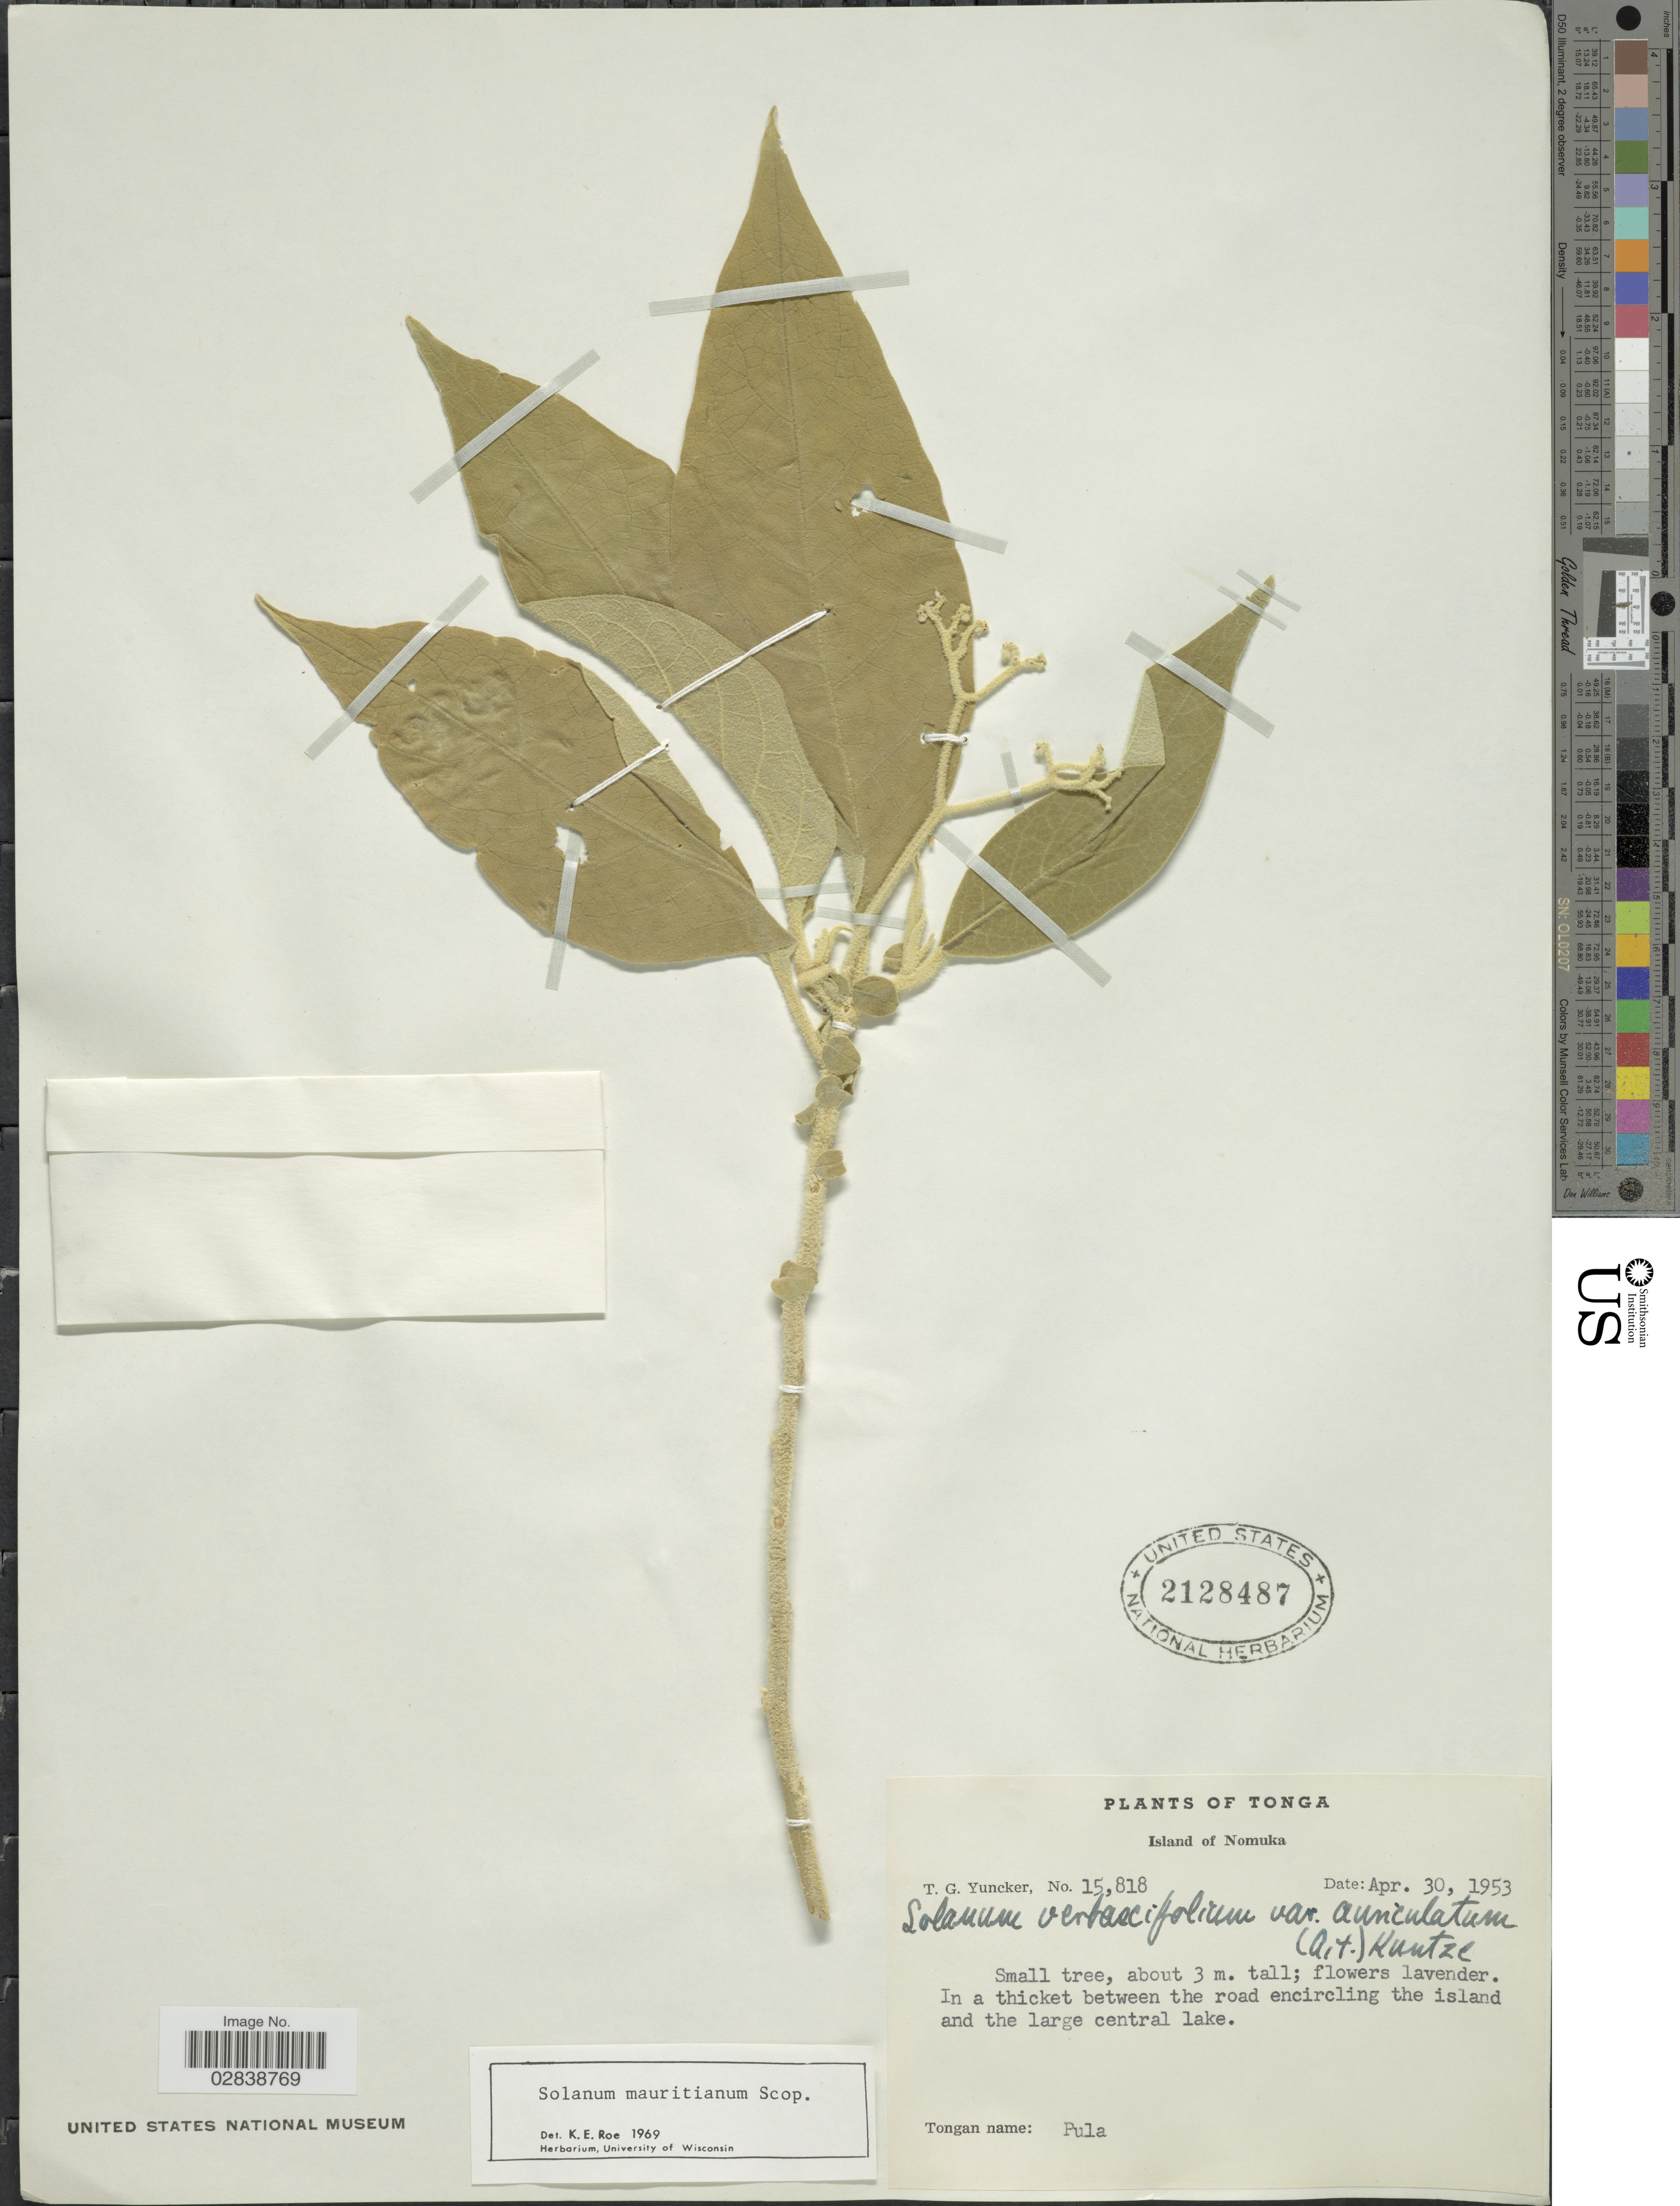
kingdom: Plantae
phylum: Tracheophyta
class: Magnoliopsida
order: Solanales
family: Solanaceae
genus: Solanum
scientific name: Solanum mauritianum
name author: Scop.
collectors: T. G. Yuncker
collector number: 15818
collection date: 1953-04-30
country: Tonga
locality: Island of Nomuka. In a thicket between the road encircling the island and the large central lake.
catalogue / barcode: US 2128487